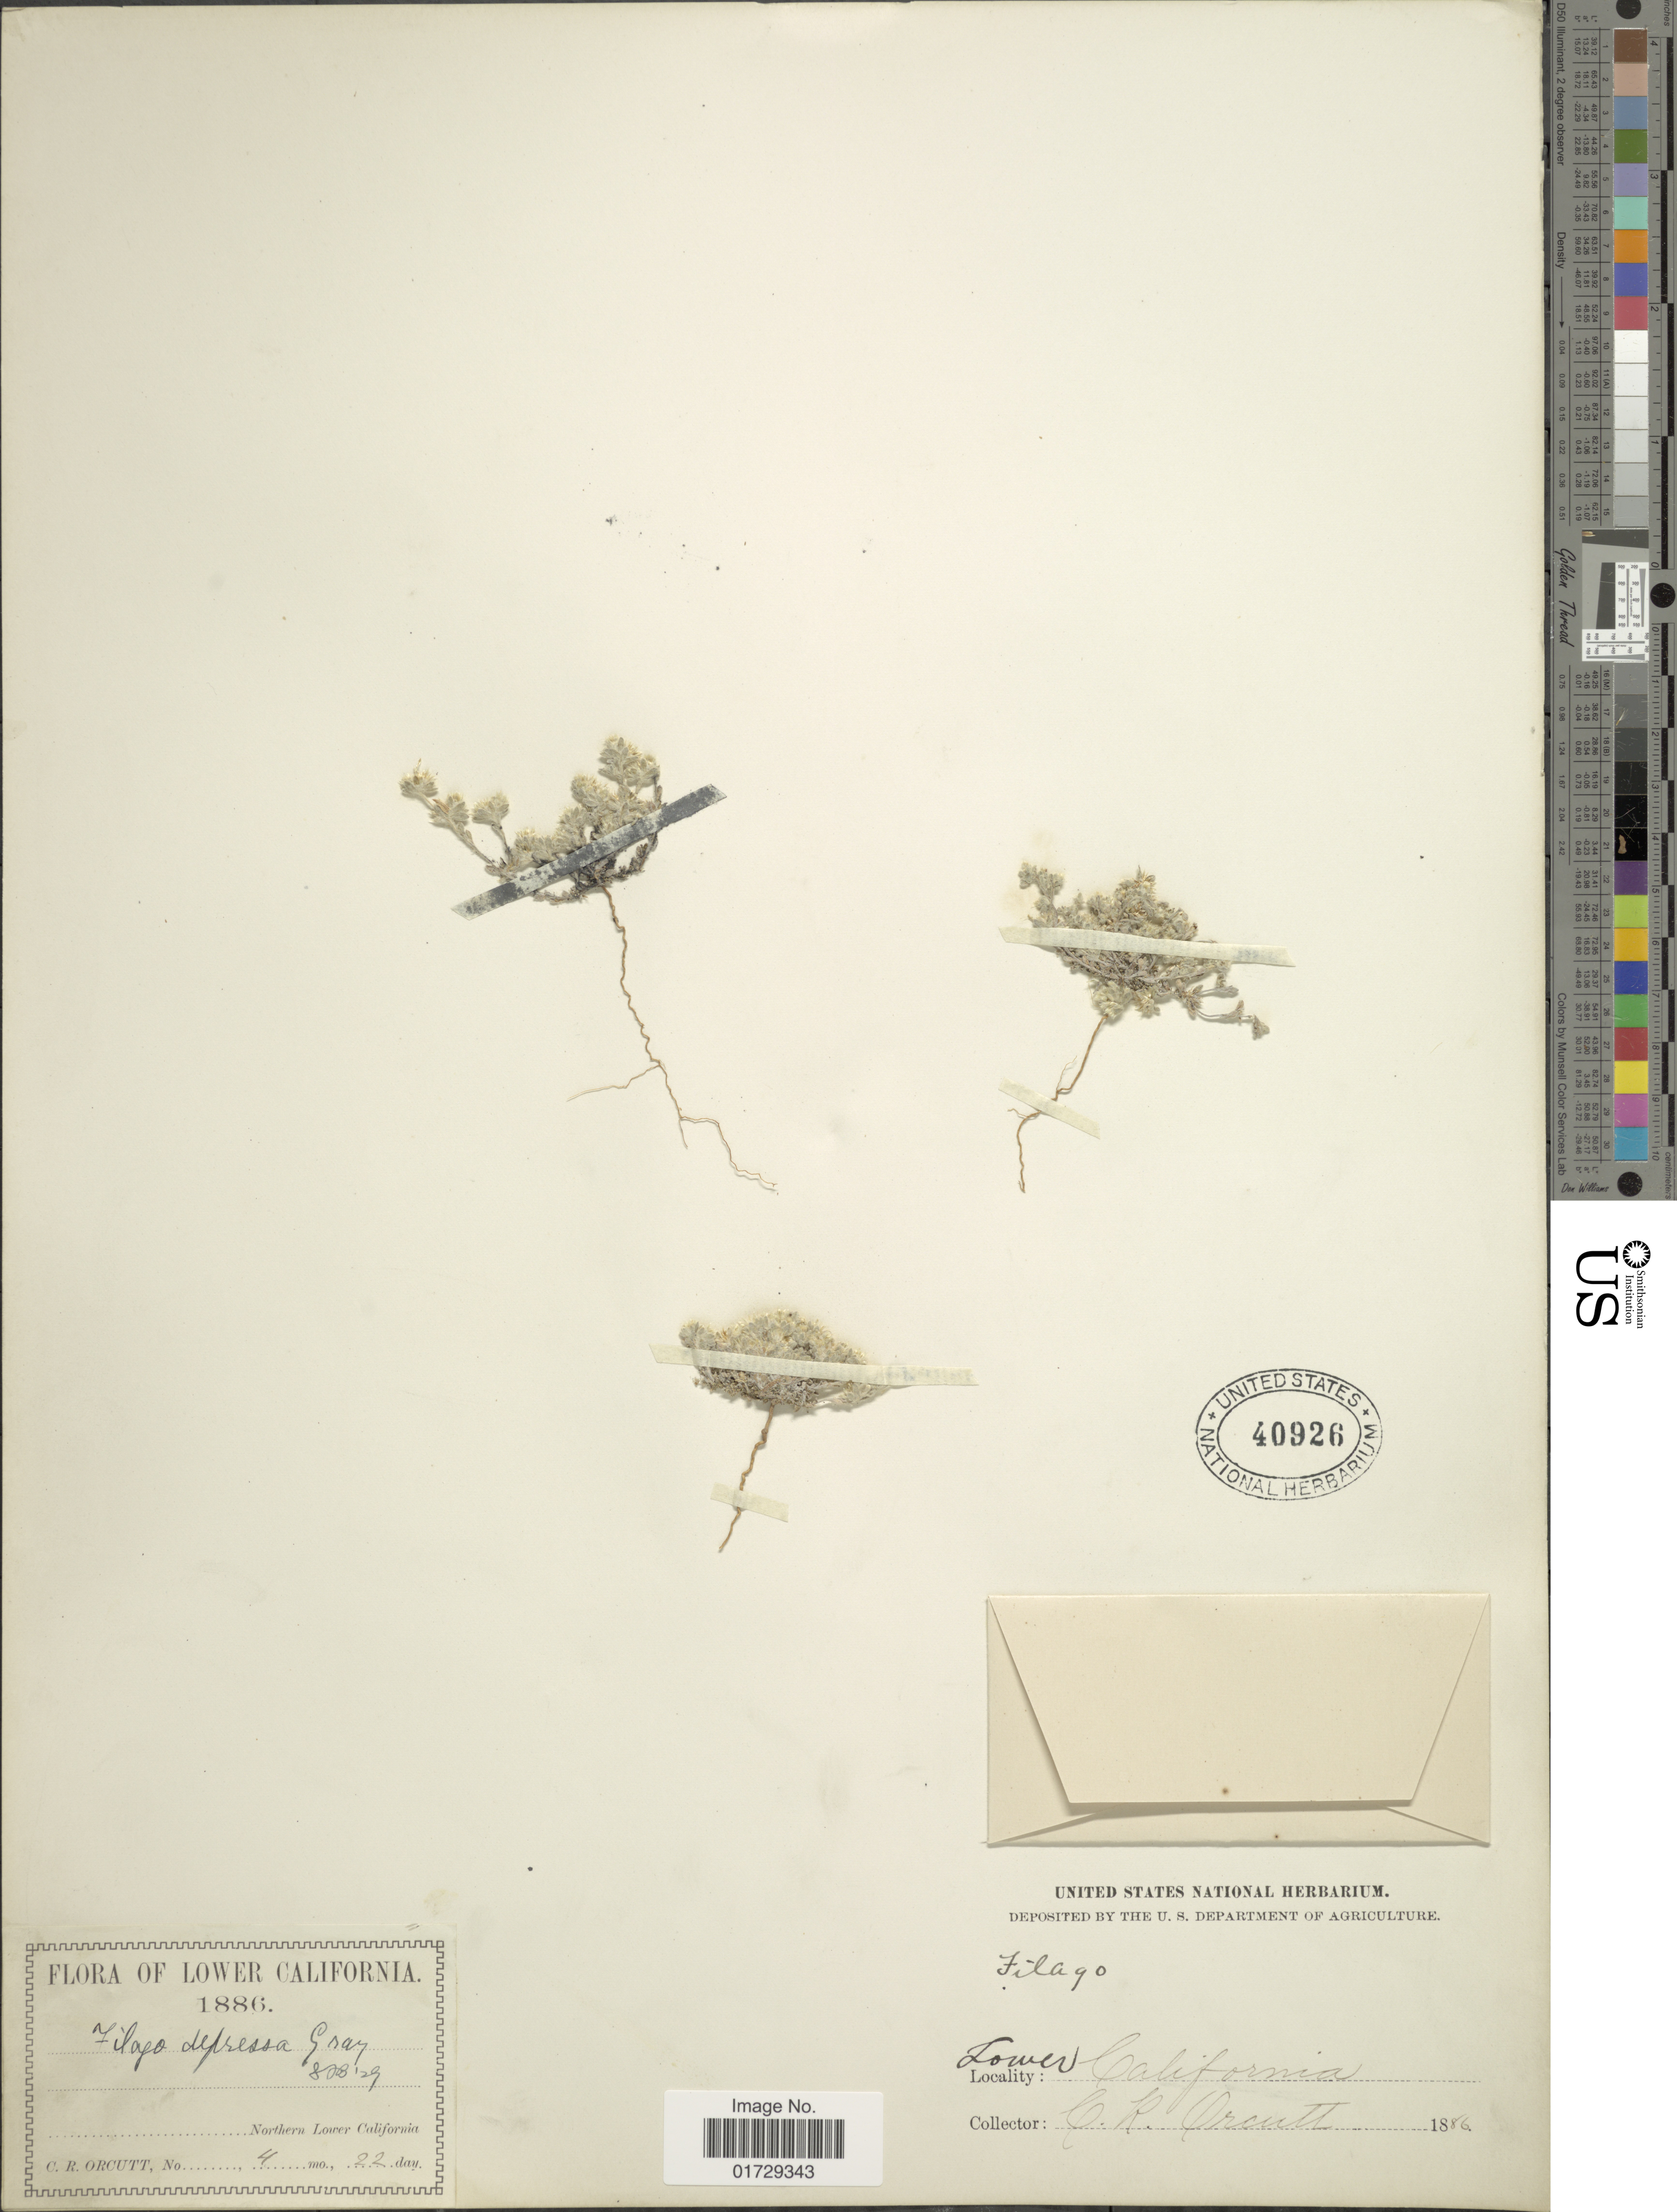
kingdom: Plantae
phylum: Tracheophyta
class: Magnoliopsida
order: Asterales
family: Asteraceae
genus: Filago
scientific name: Filago depressa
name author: A. Gray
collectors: C. R. Orcutt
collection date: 1886-04-22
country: Mexico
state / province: Baja California Sur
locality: Lower California, Northern Lower California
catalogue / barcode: US 40926